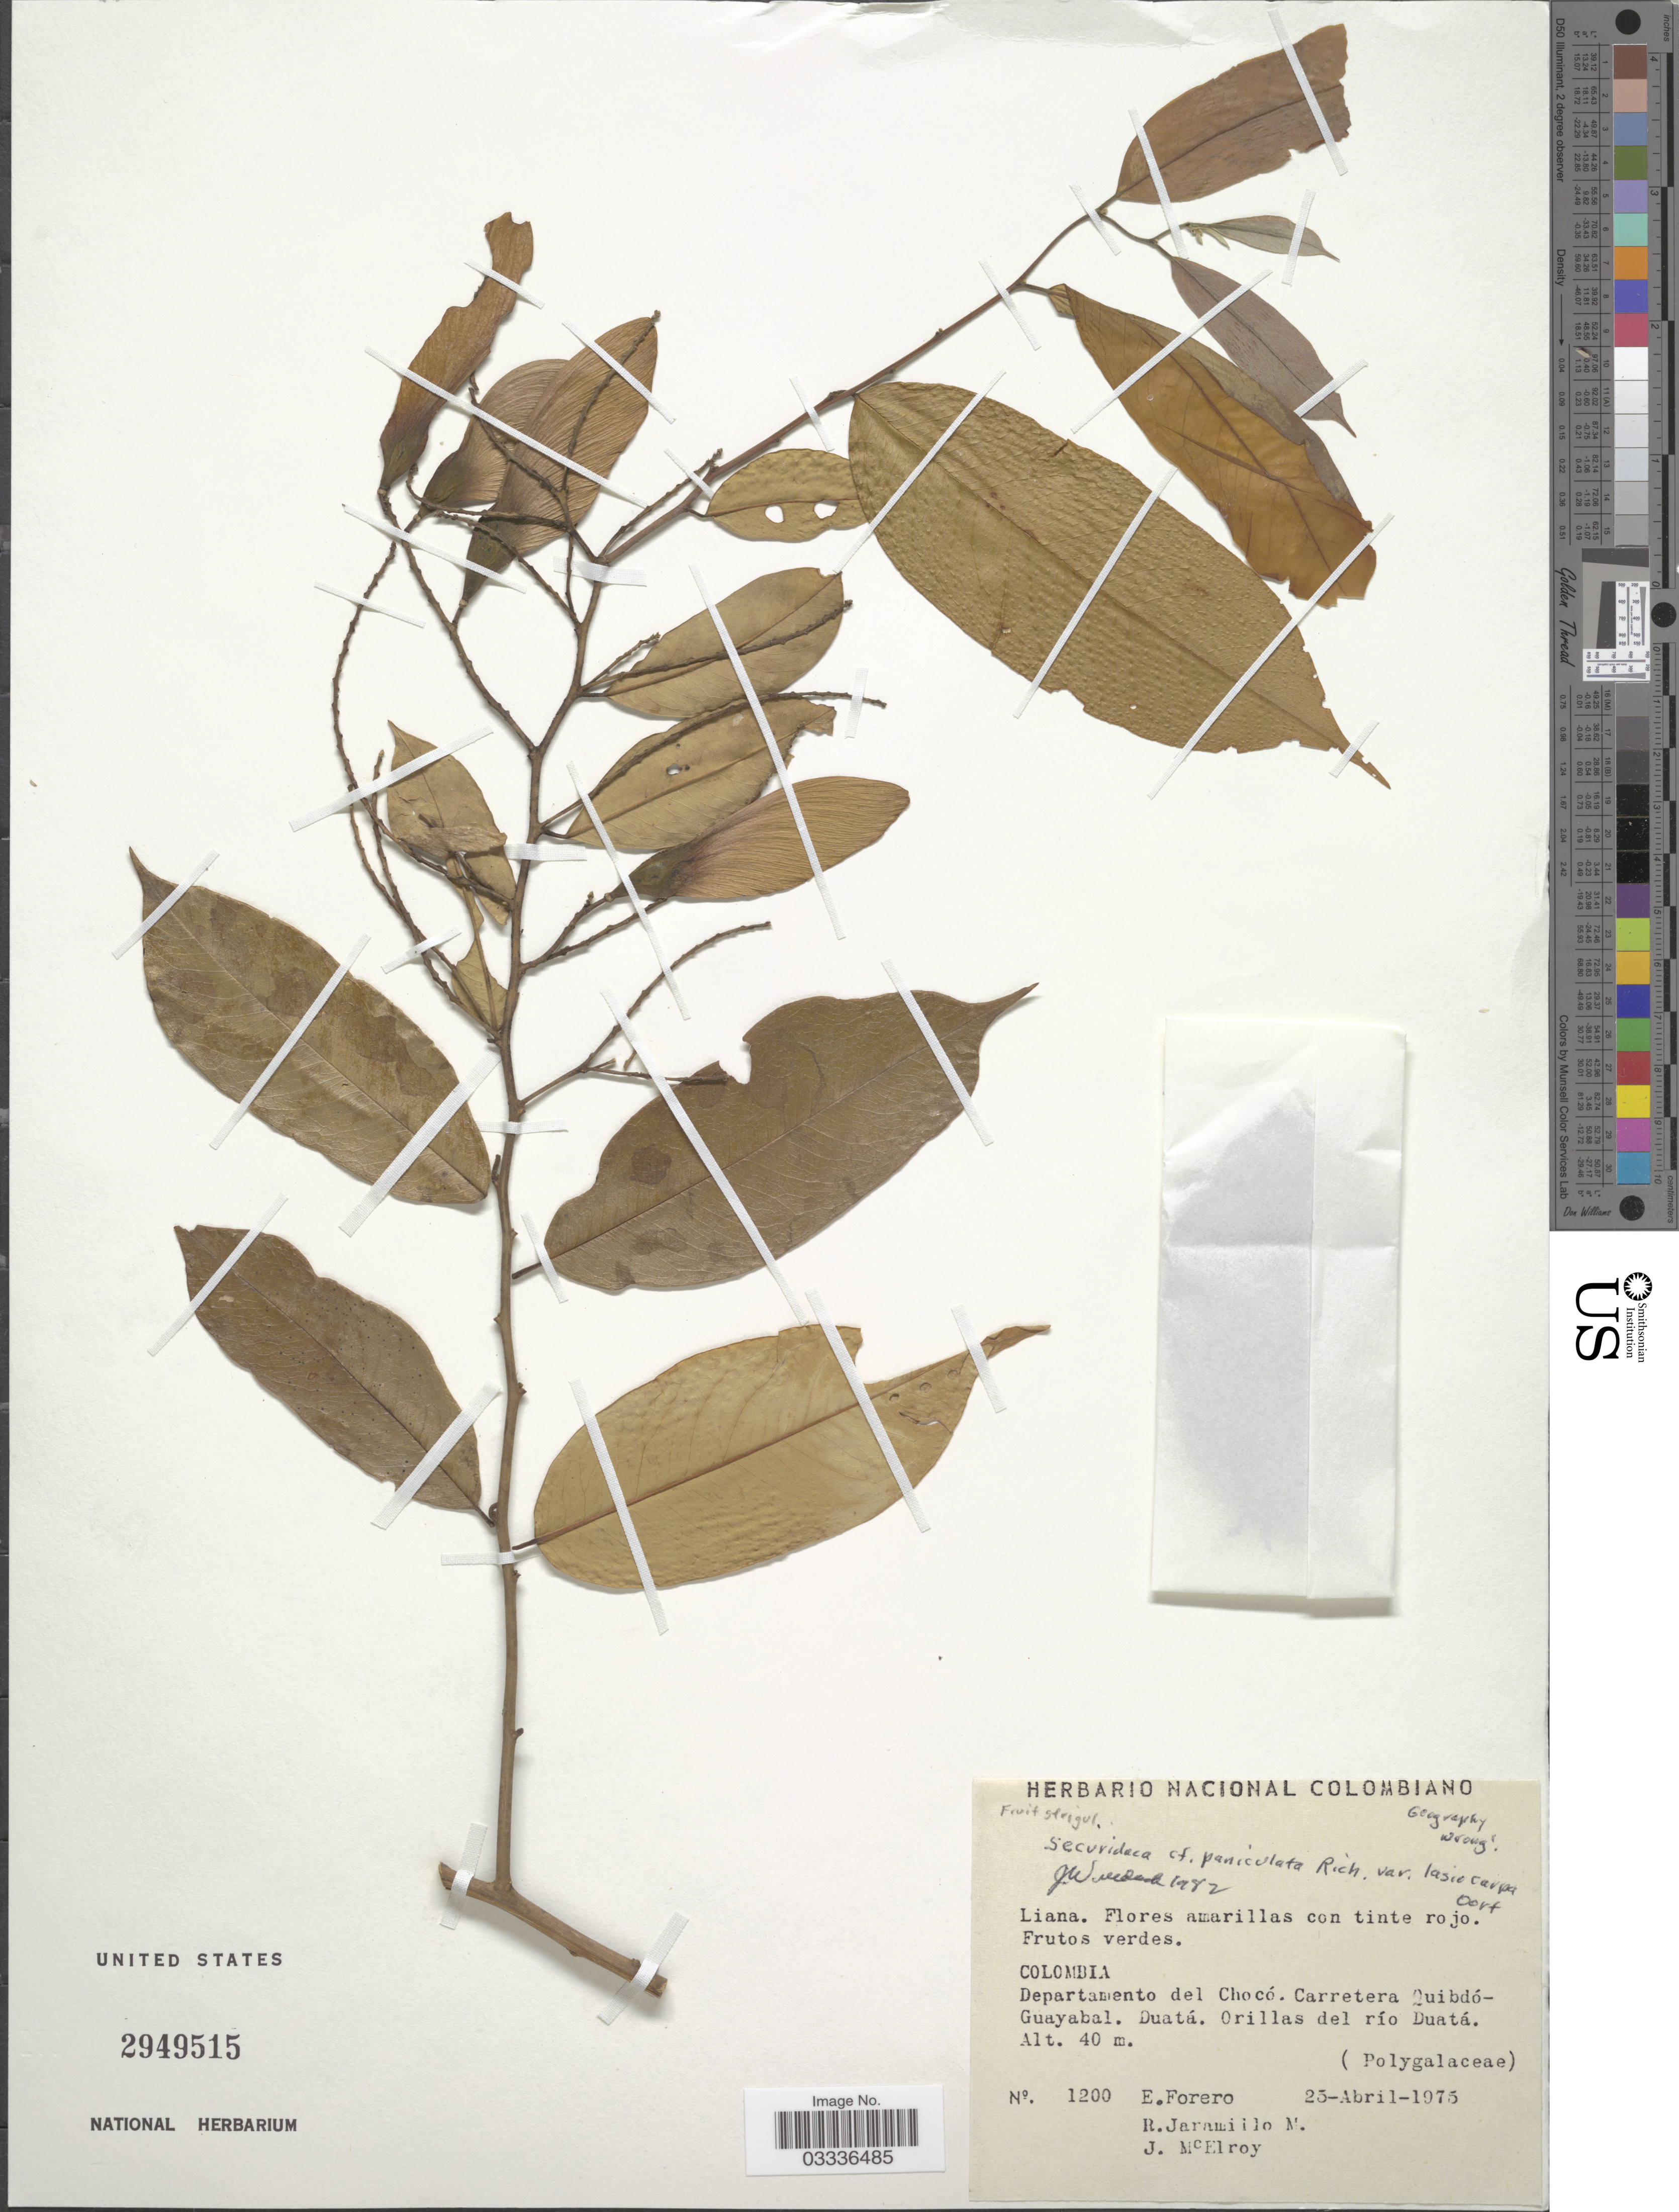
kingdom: Plantae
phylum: Tracheophyta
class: Magnoliopsida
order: Fabales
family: Polygalaceae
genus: Securidaca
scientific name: Securidaca paniculata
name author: Rich.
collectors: E. Forero, R. Jaramillo M. & J. B. McElroy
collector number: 1200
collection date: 1975-04-25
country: Colombia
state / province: Chocó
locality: Departamento del Chocó. Carretera Quibdó-Guayabal. Duatá. Orillas del río Duatá.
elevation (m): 40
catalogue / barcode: US 2949515